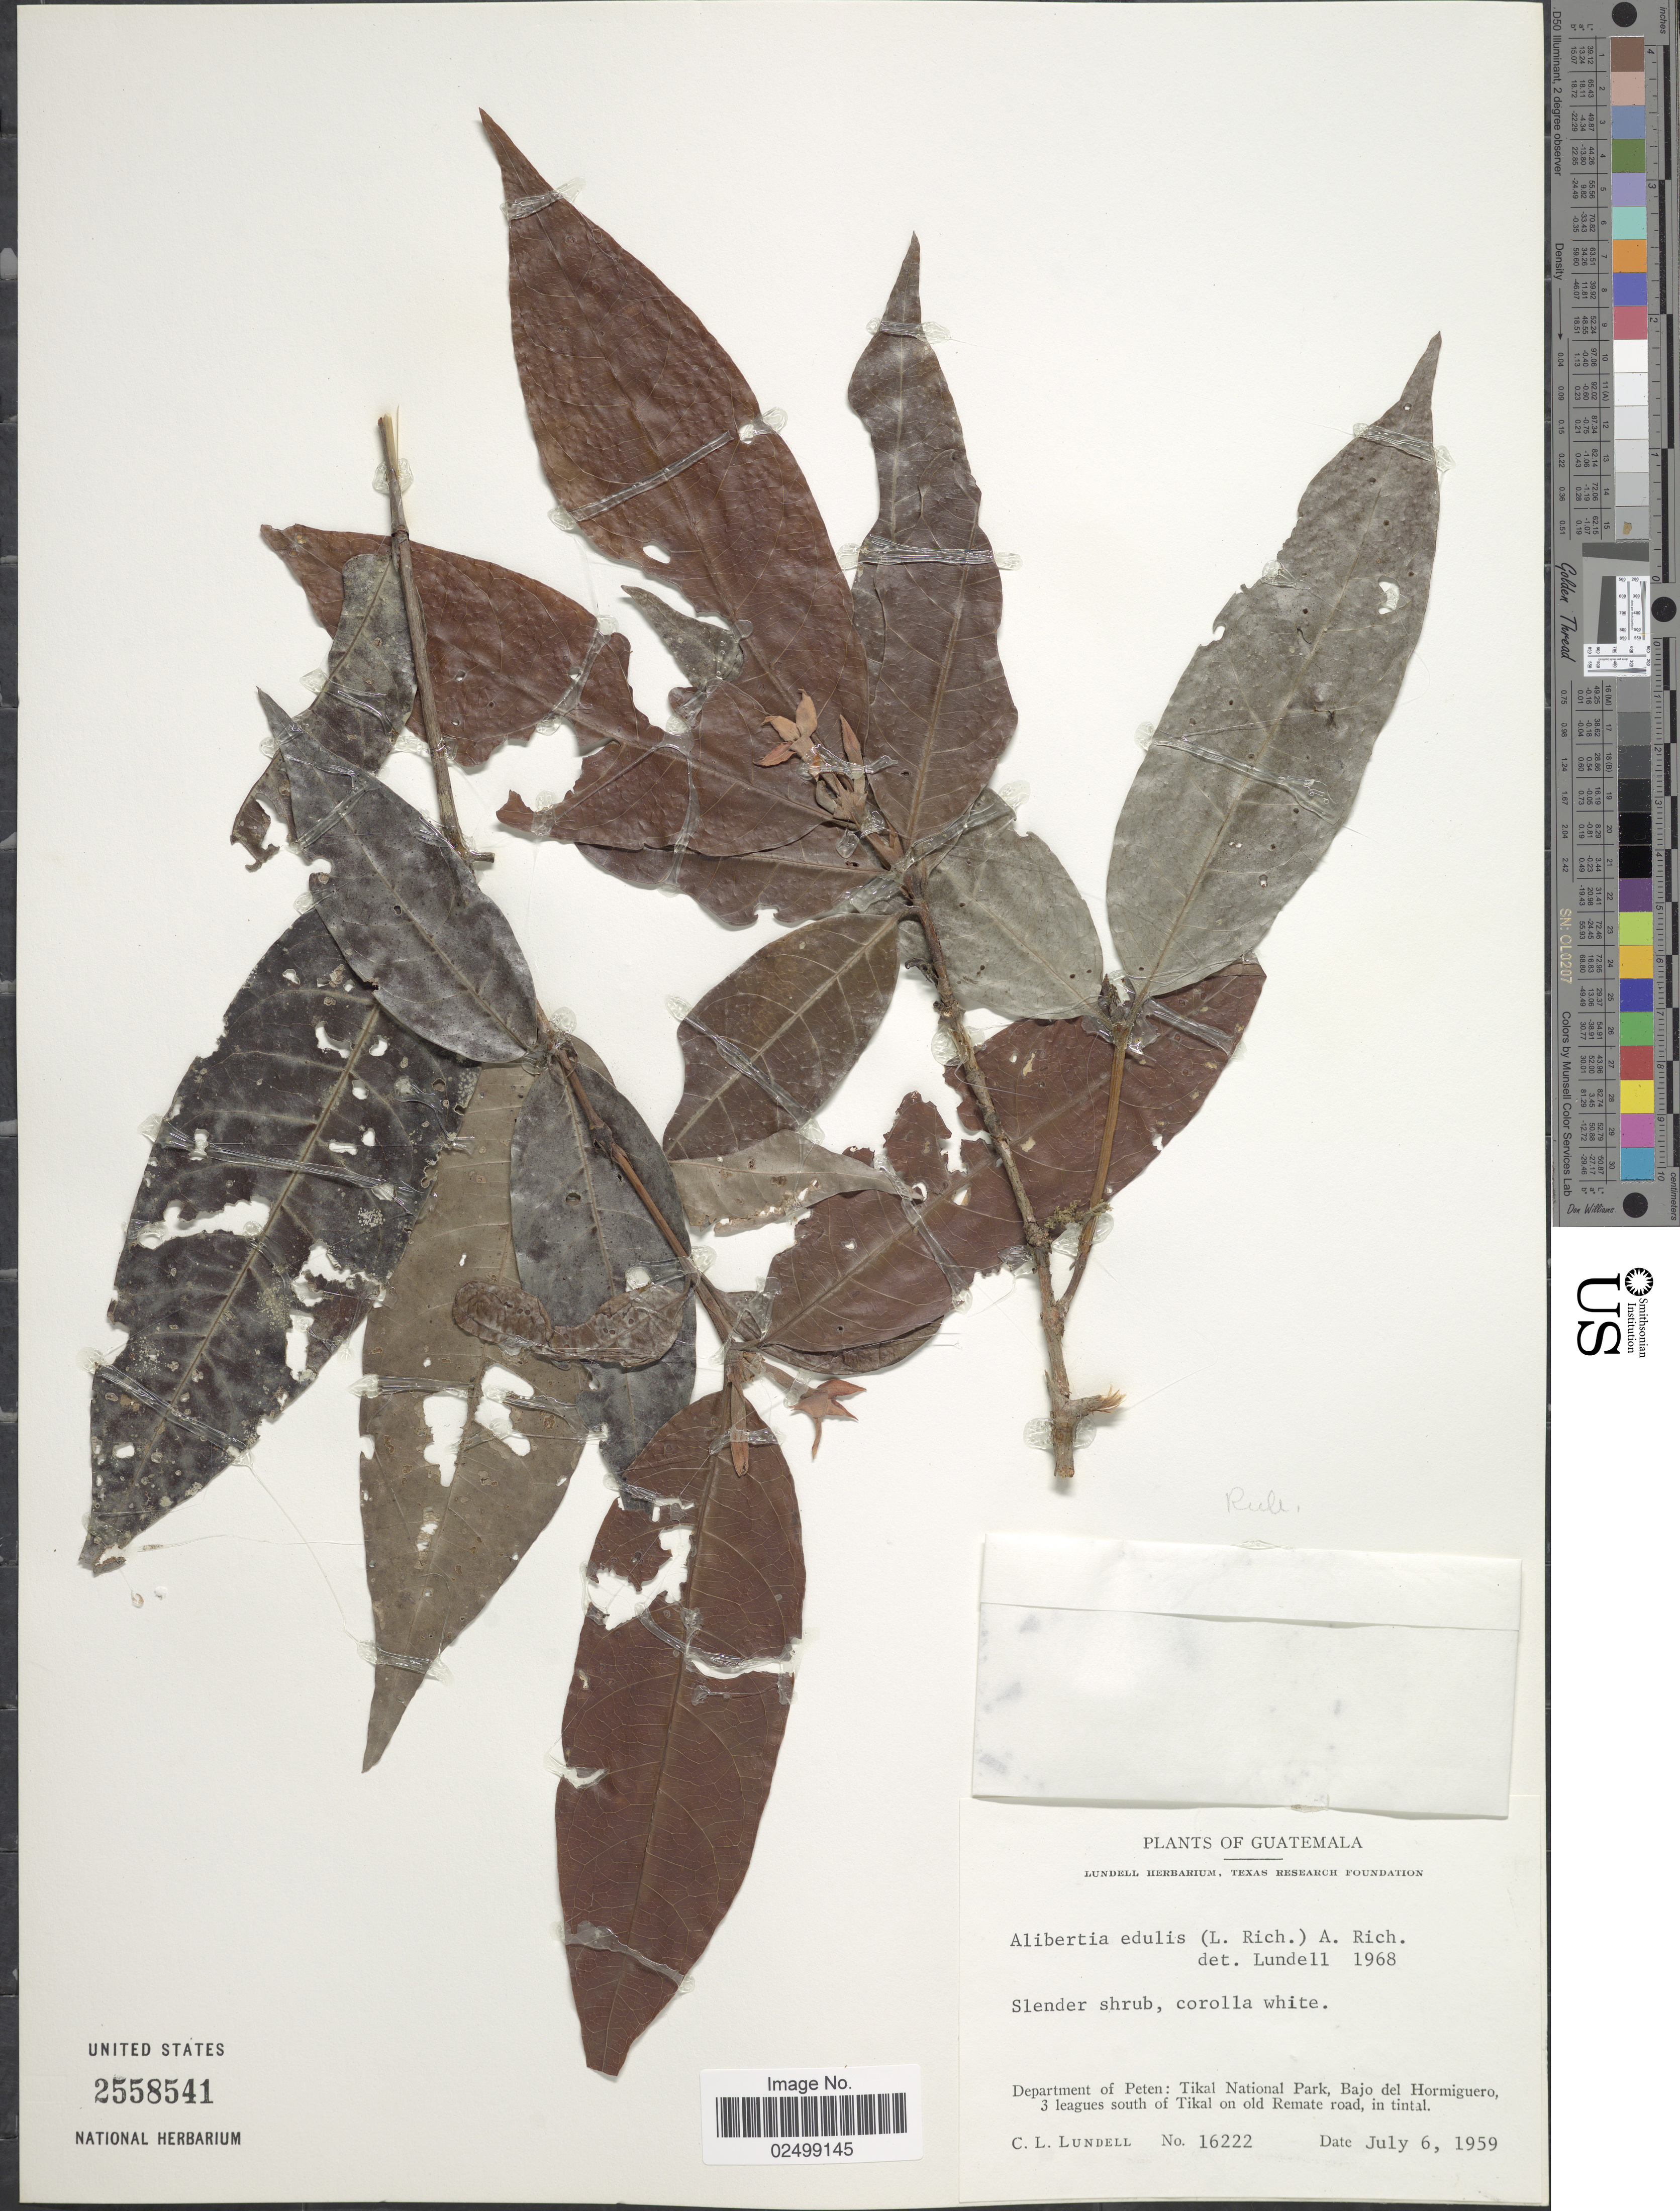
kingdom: Plantae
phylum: Tracheophyta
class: Magnoliopsida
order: Gentianales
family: Rubiaceae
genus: Alibertia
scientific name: Alibertia edulis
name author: (Rich.) A. Rich. ex DC.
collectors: C. L. Lundell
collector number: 16222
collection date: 1959-07-06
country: Guatemala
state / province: El Petén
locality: Department of Peten: Tikal National Park, Bajo del Hormiguero, 3 leagues south of Tikal on old Remate road, in tintal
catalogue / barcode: US 2558541